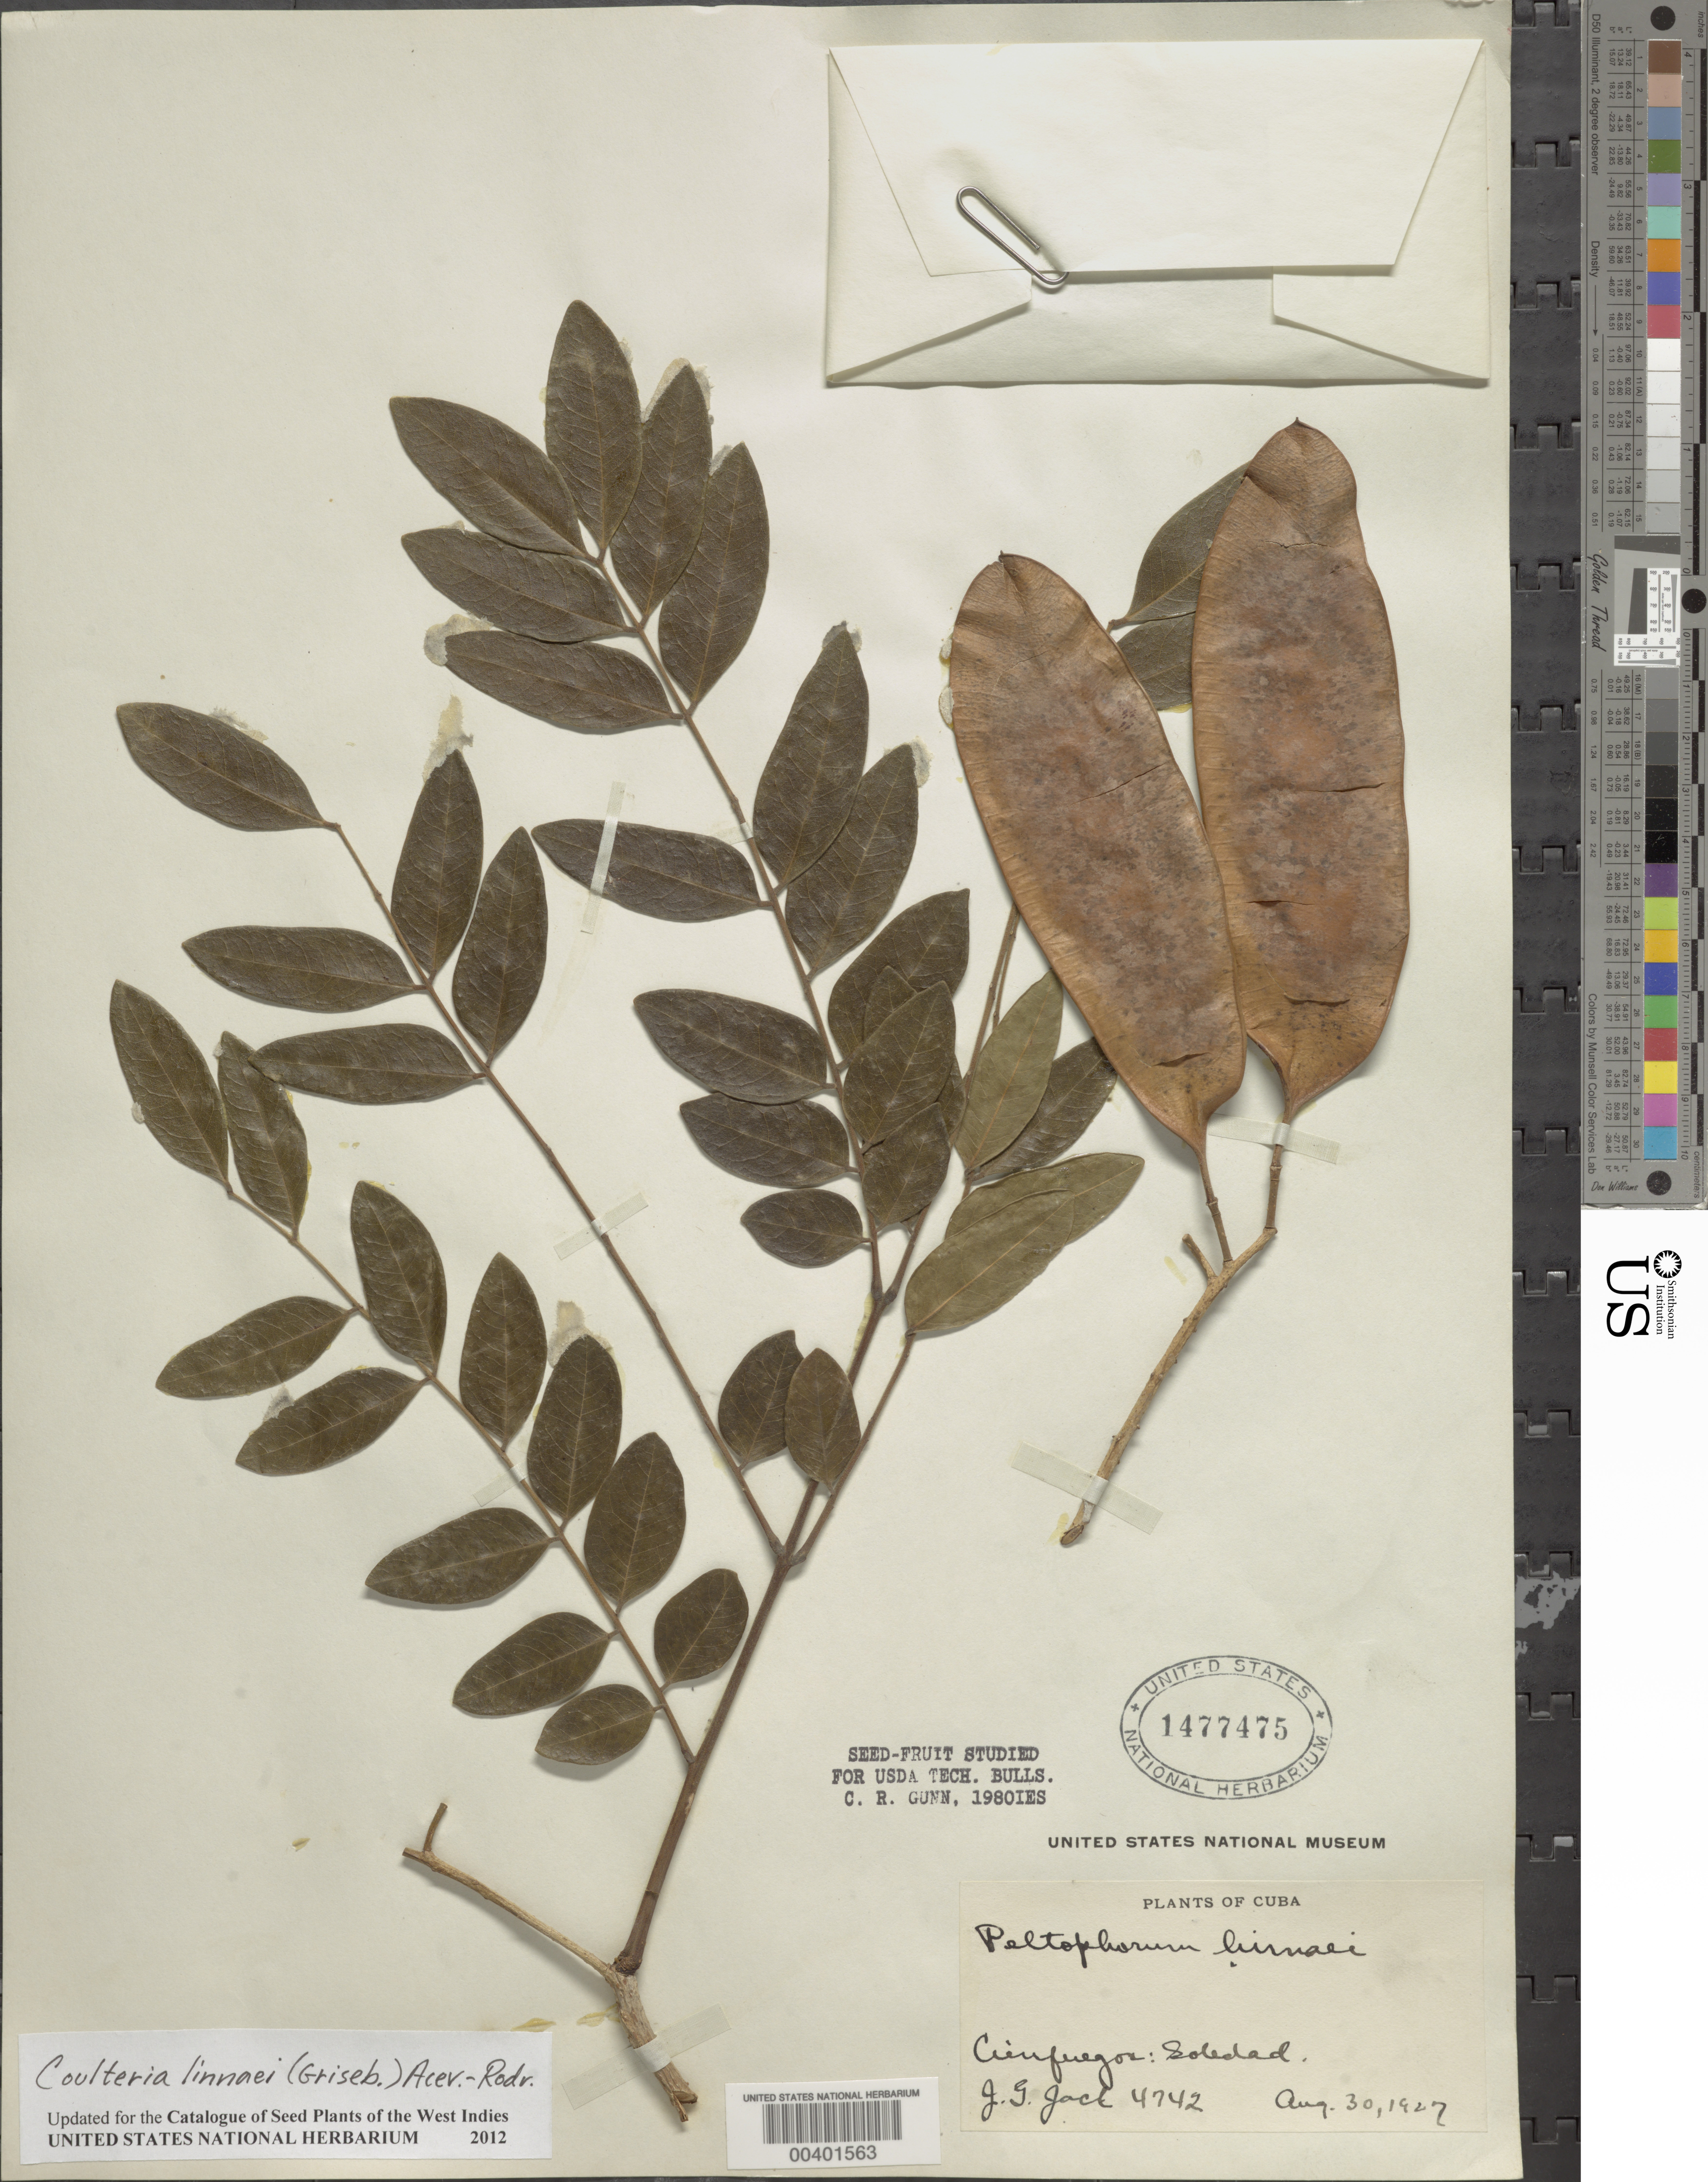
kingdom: Plantae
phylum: Tracheophyta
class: Magnoliopsida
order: Fabales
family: Fabaceae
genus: Coulteria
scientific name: Coulteria linnaei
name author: (Griseb.) Acev.-Rodr.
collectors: J. G. Jack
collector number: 4742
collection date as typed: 30 Aug 1920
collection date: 1920-08-30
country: Cuba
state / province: Las Villas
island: Greater Antilles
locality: Soledad, cienfuegos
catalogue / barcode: US 1477475